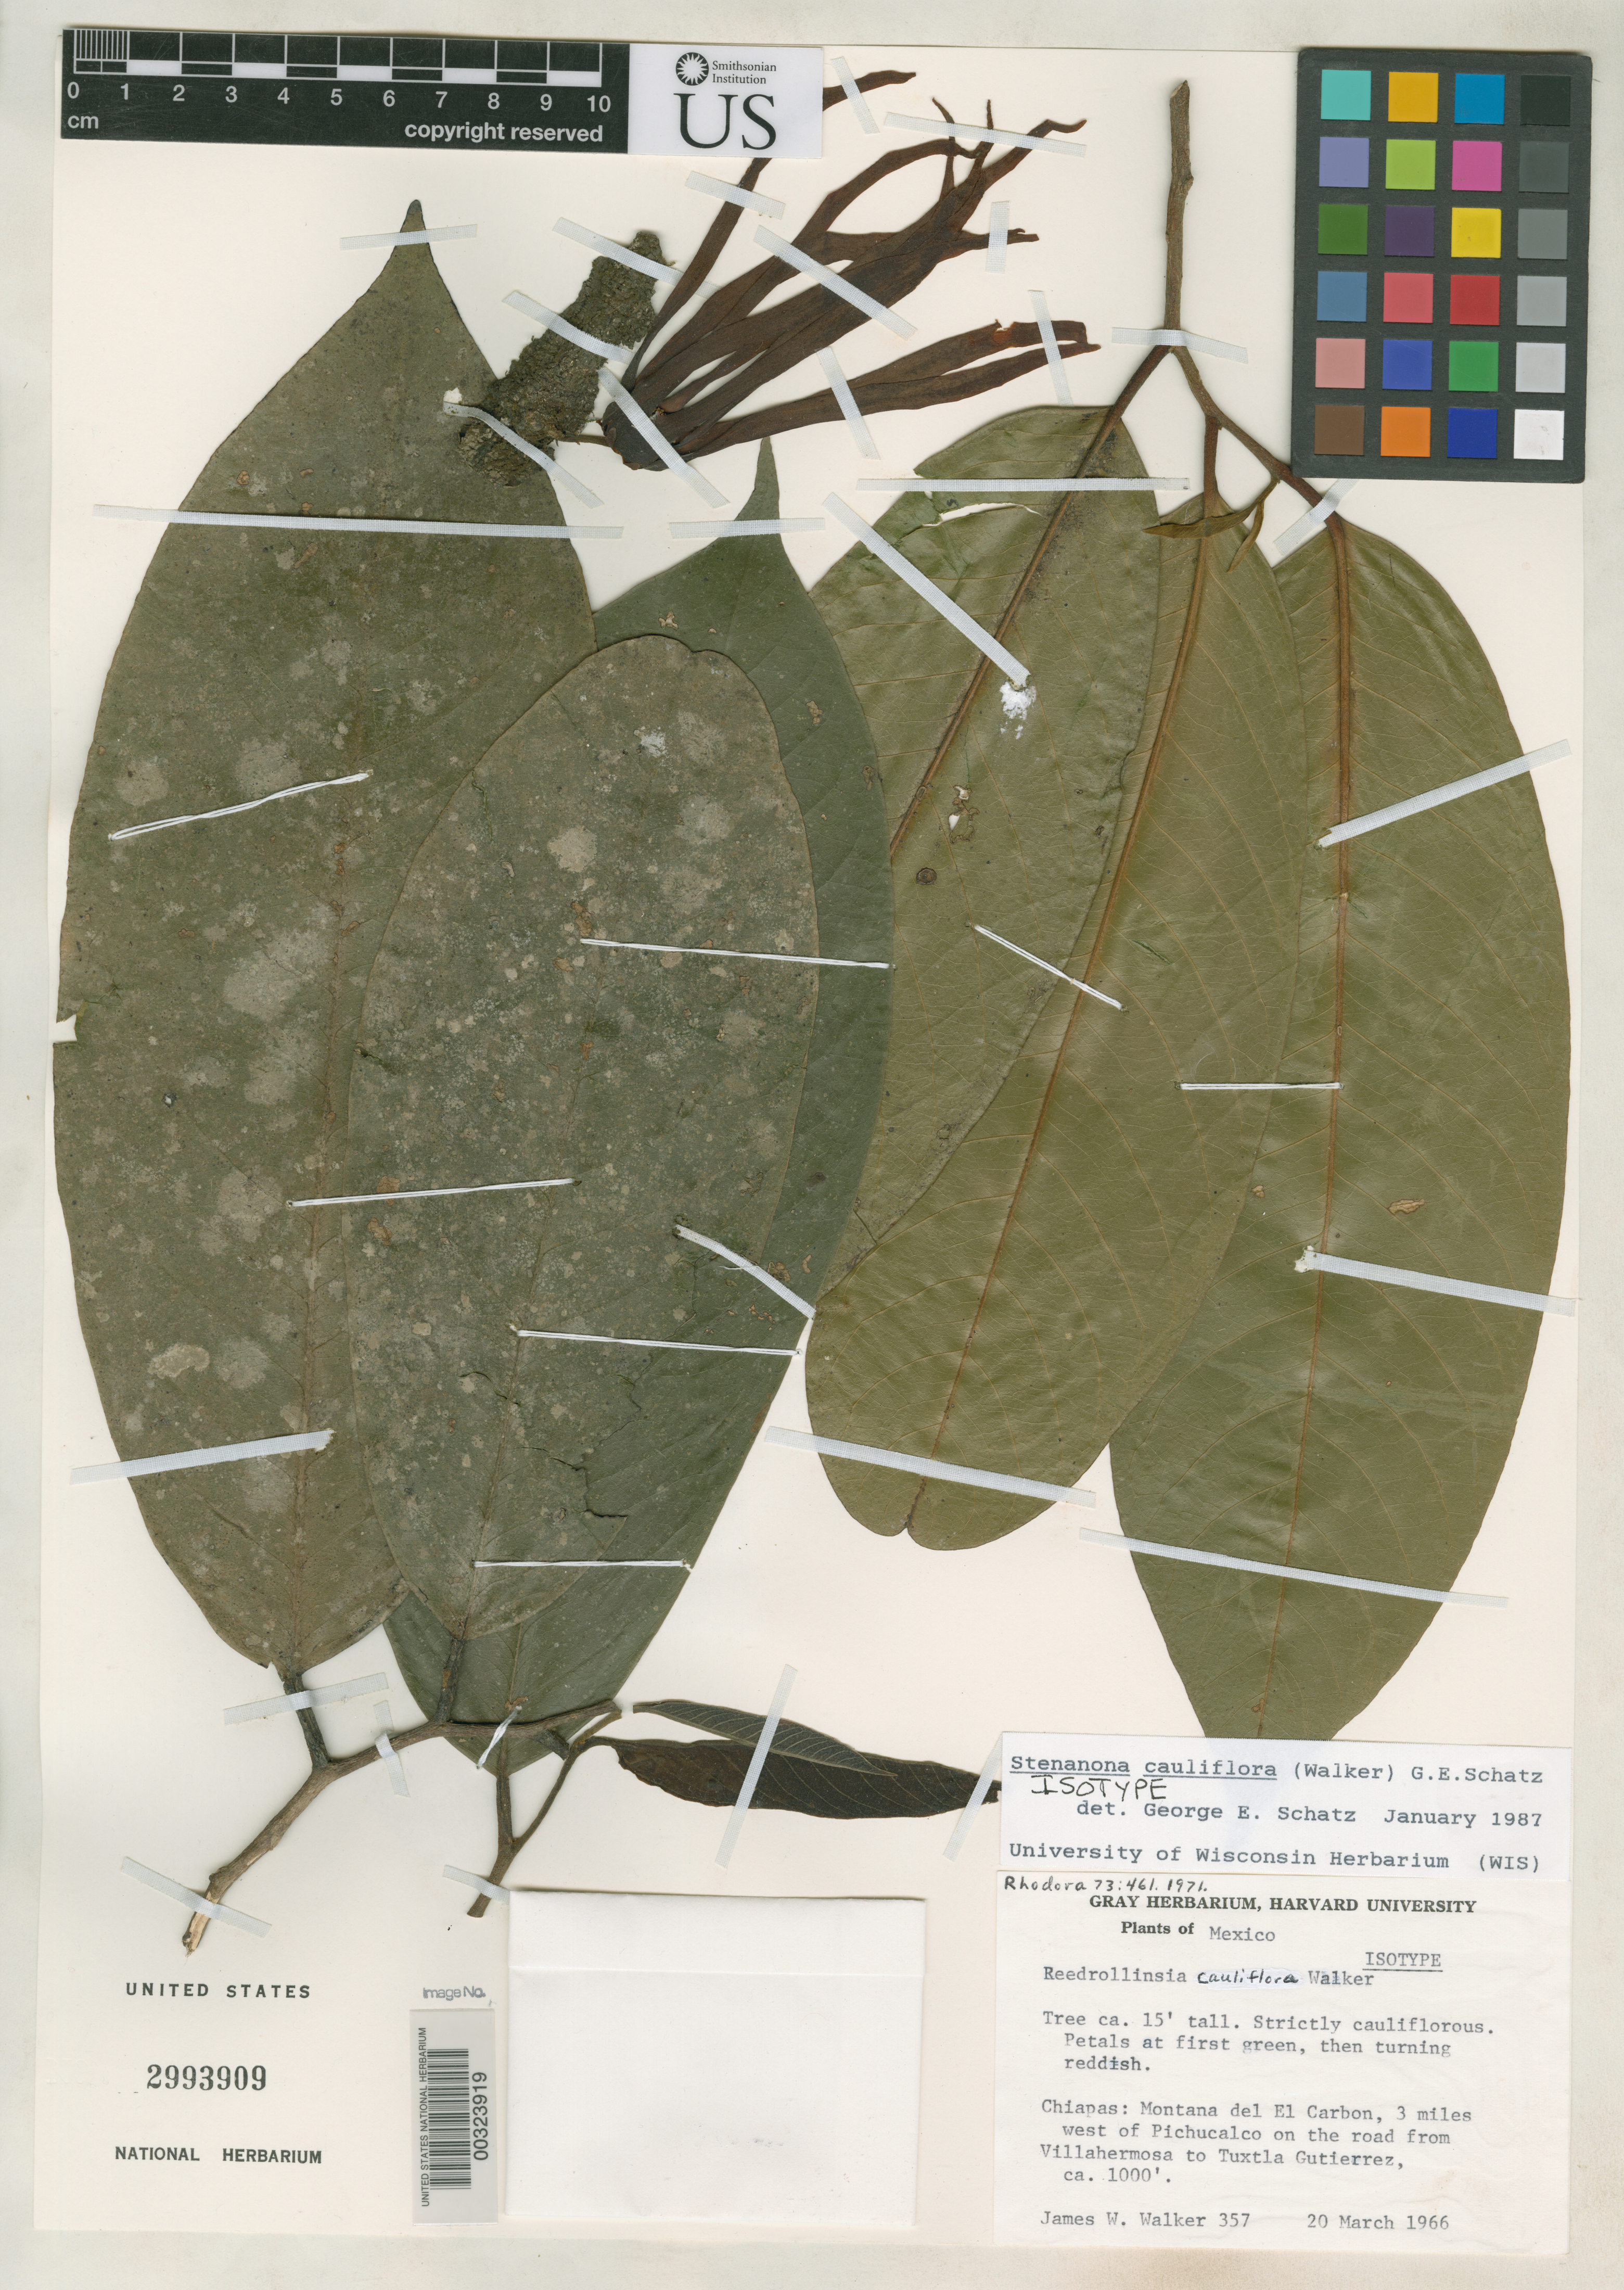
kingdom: Plantae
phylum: Tracheophyta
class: Magnoliopsida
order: Magnoliales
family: Annonaceae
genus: Reedrollinsia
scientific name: Reedrollinsia cauliflora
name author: J.W. Walker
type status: Isotype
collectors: J. W. Walker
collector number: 357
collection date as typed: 20 Mar 1966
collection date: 1966-03-20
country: Mexico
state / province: Chiapas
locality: Montana del El Carbon, 3 mi W of Pichucalco.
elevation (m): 305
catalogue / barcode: US 2993909